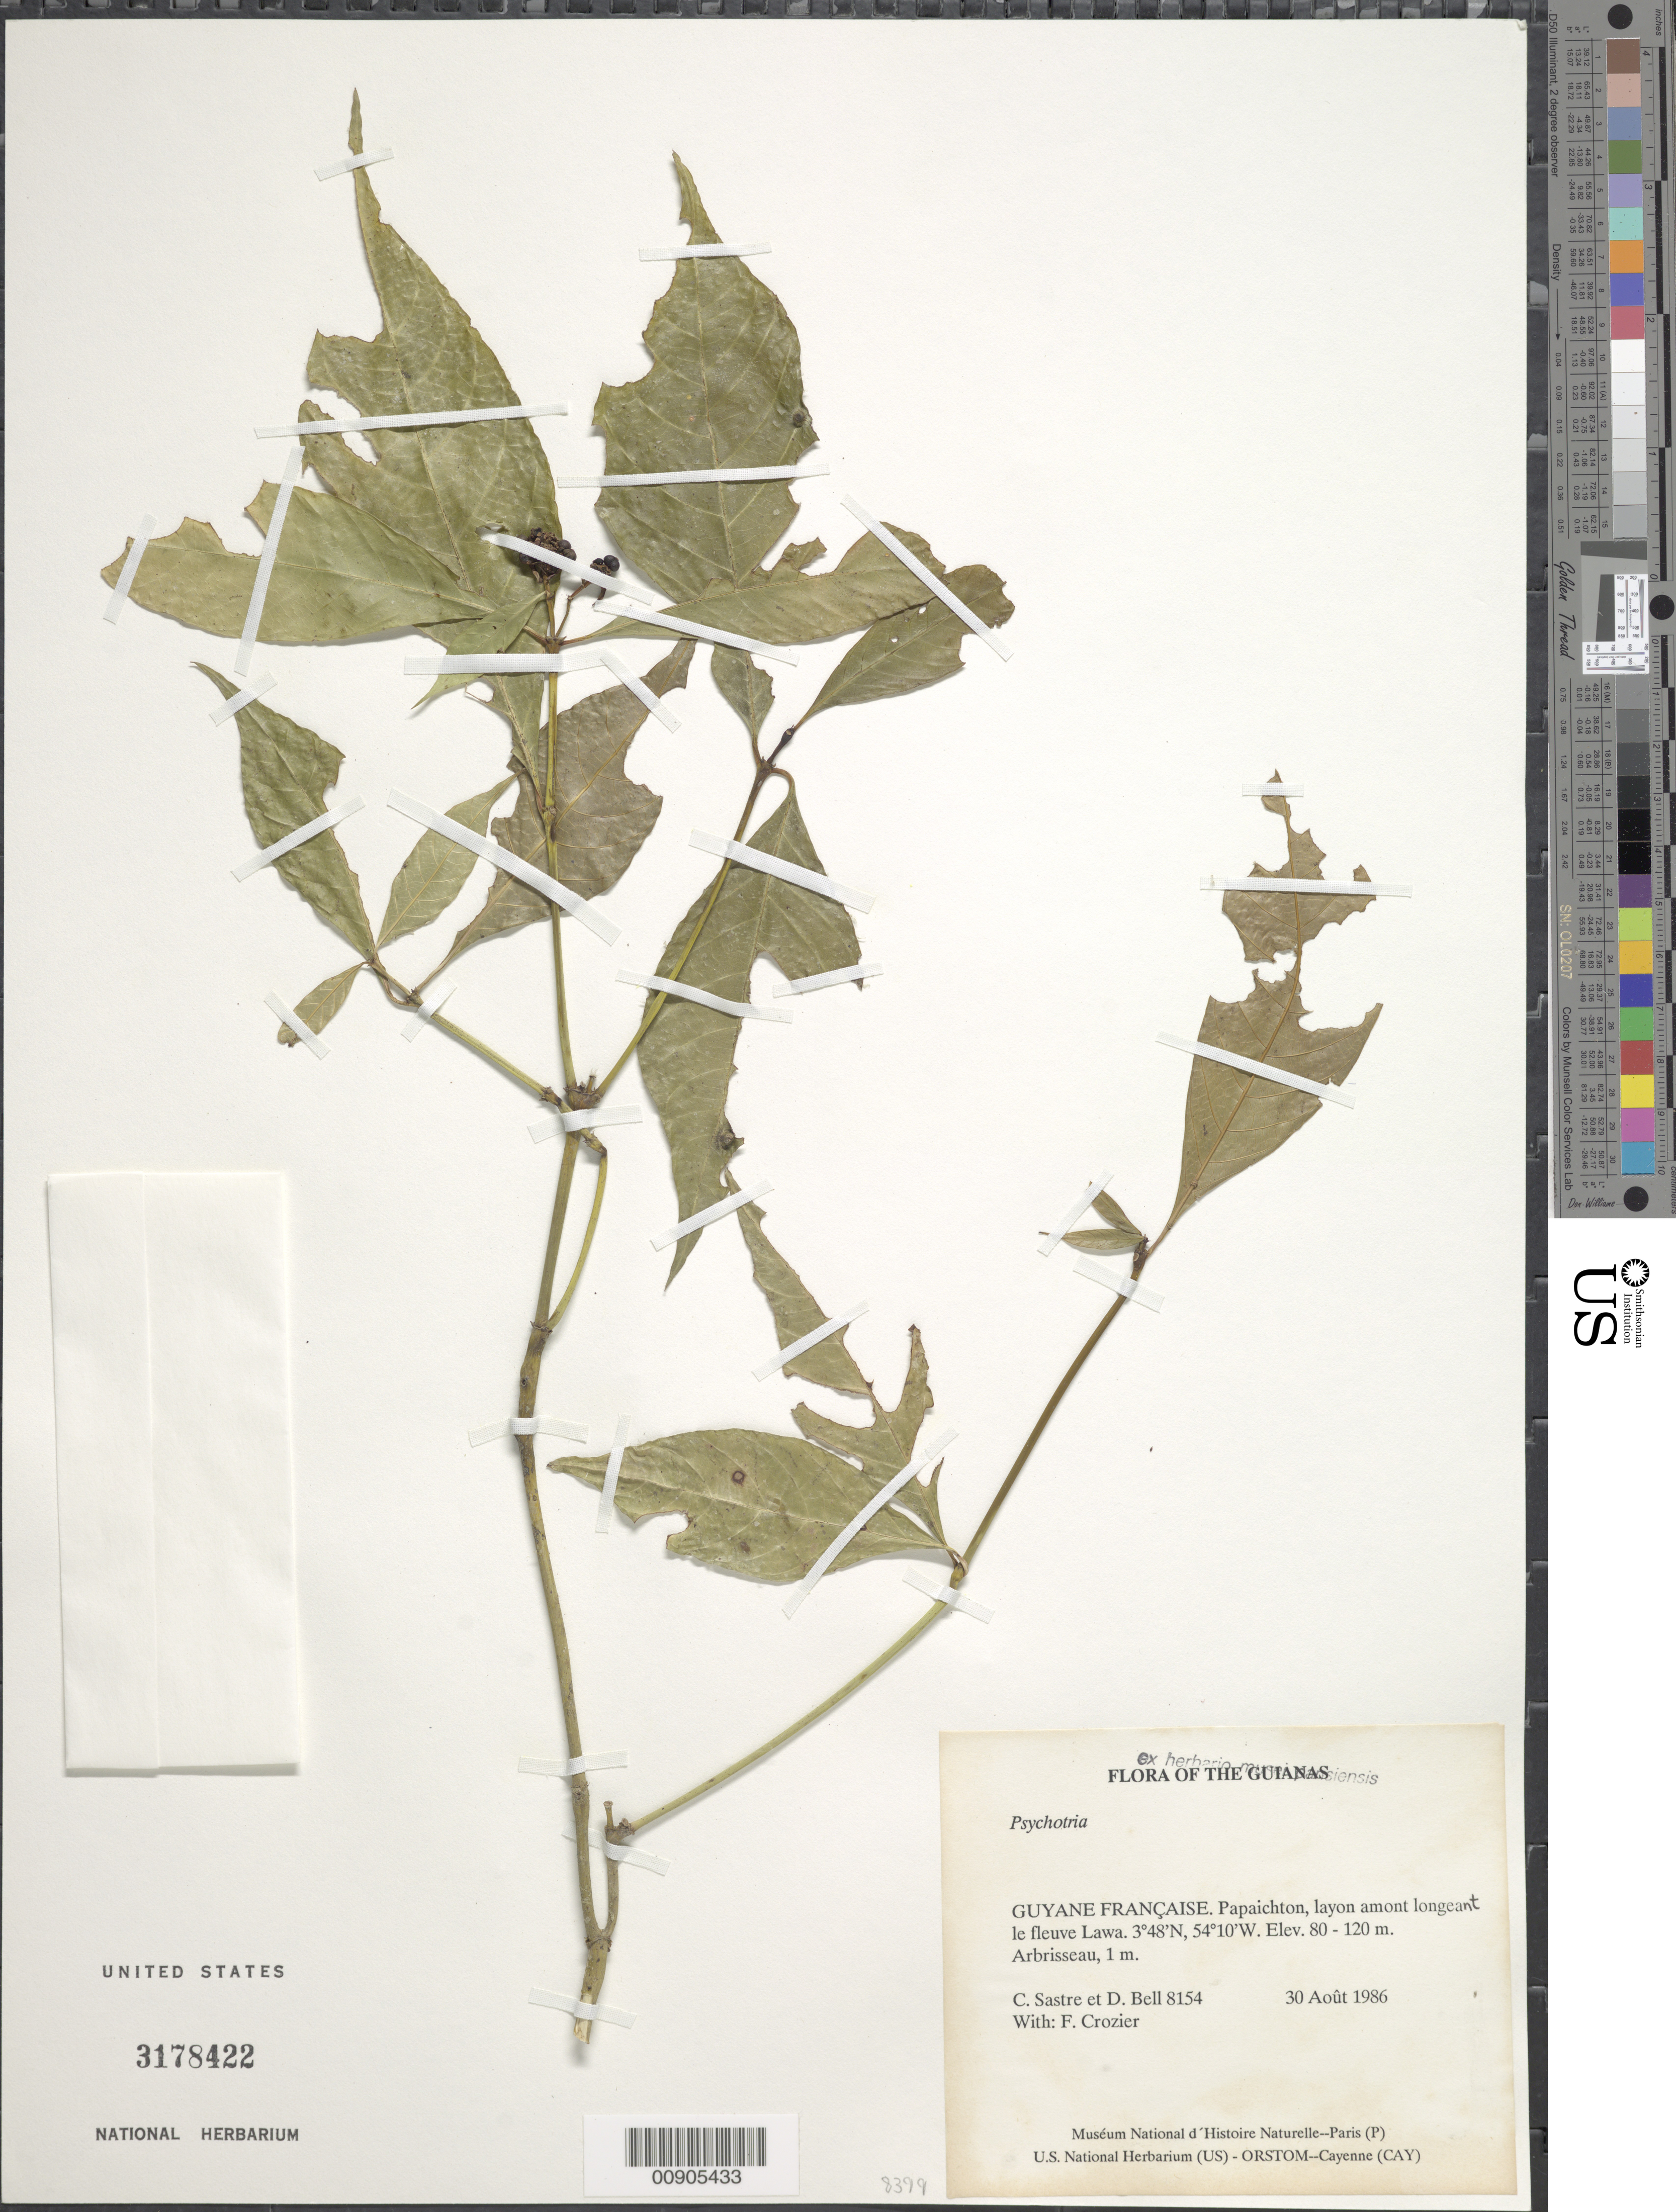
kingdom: Plantae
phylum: Tracheophyta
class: Magnoliopsida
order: Gentianales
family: Rubiaceae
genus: Psychotria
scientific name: Psychotria sp.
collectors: C. H. L. Sastre, D. A. Bell & F. Crozier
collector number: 8154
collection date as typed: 30 August 1986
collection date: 1986-08-30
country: French Guiana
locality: Papaichton, layon amont longeant le fleuve Lawa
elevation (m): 80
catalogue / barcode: US 3178422